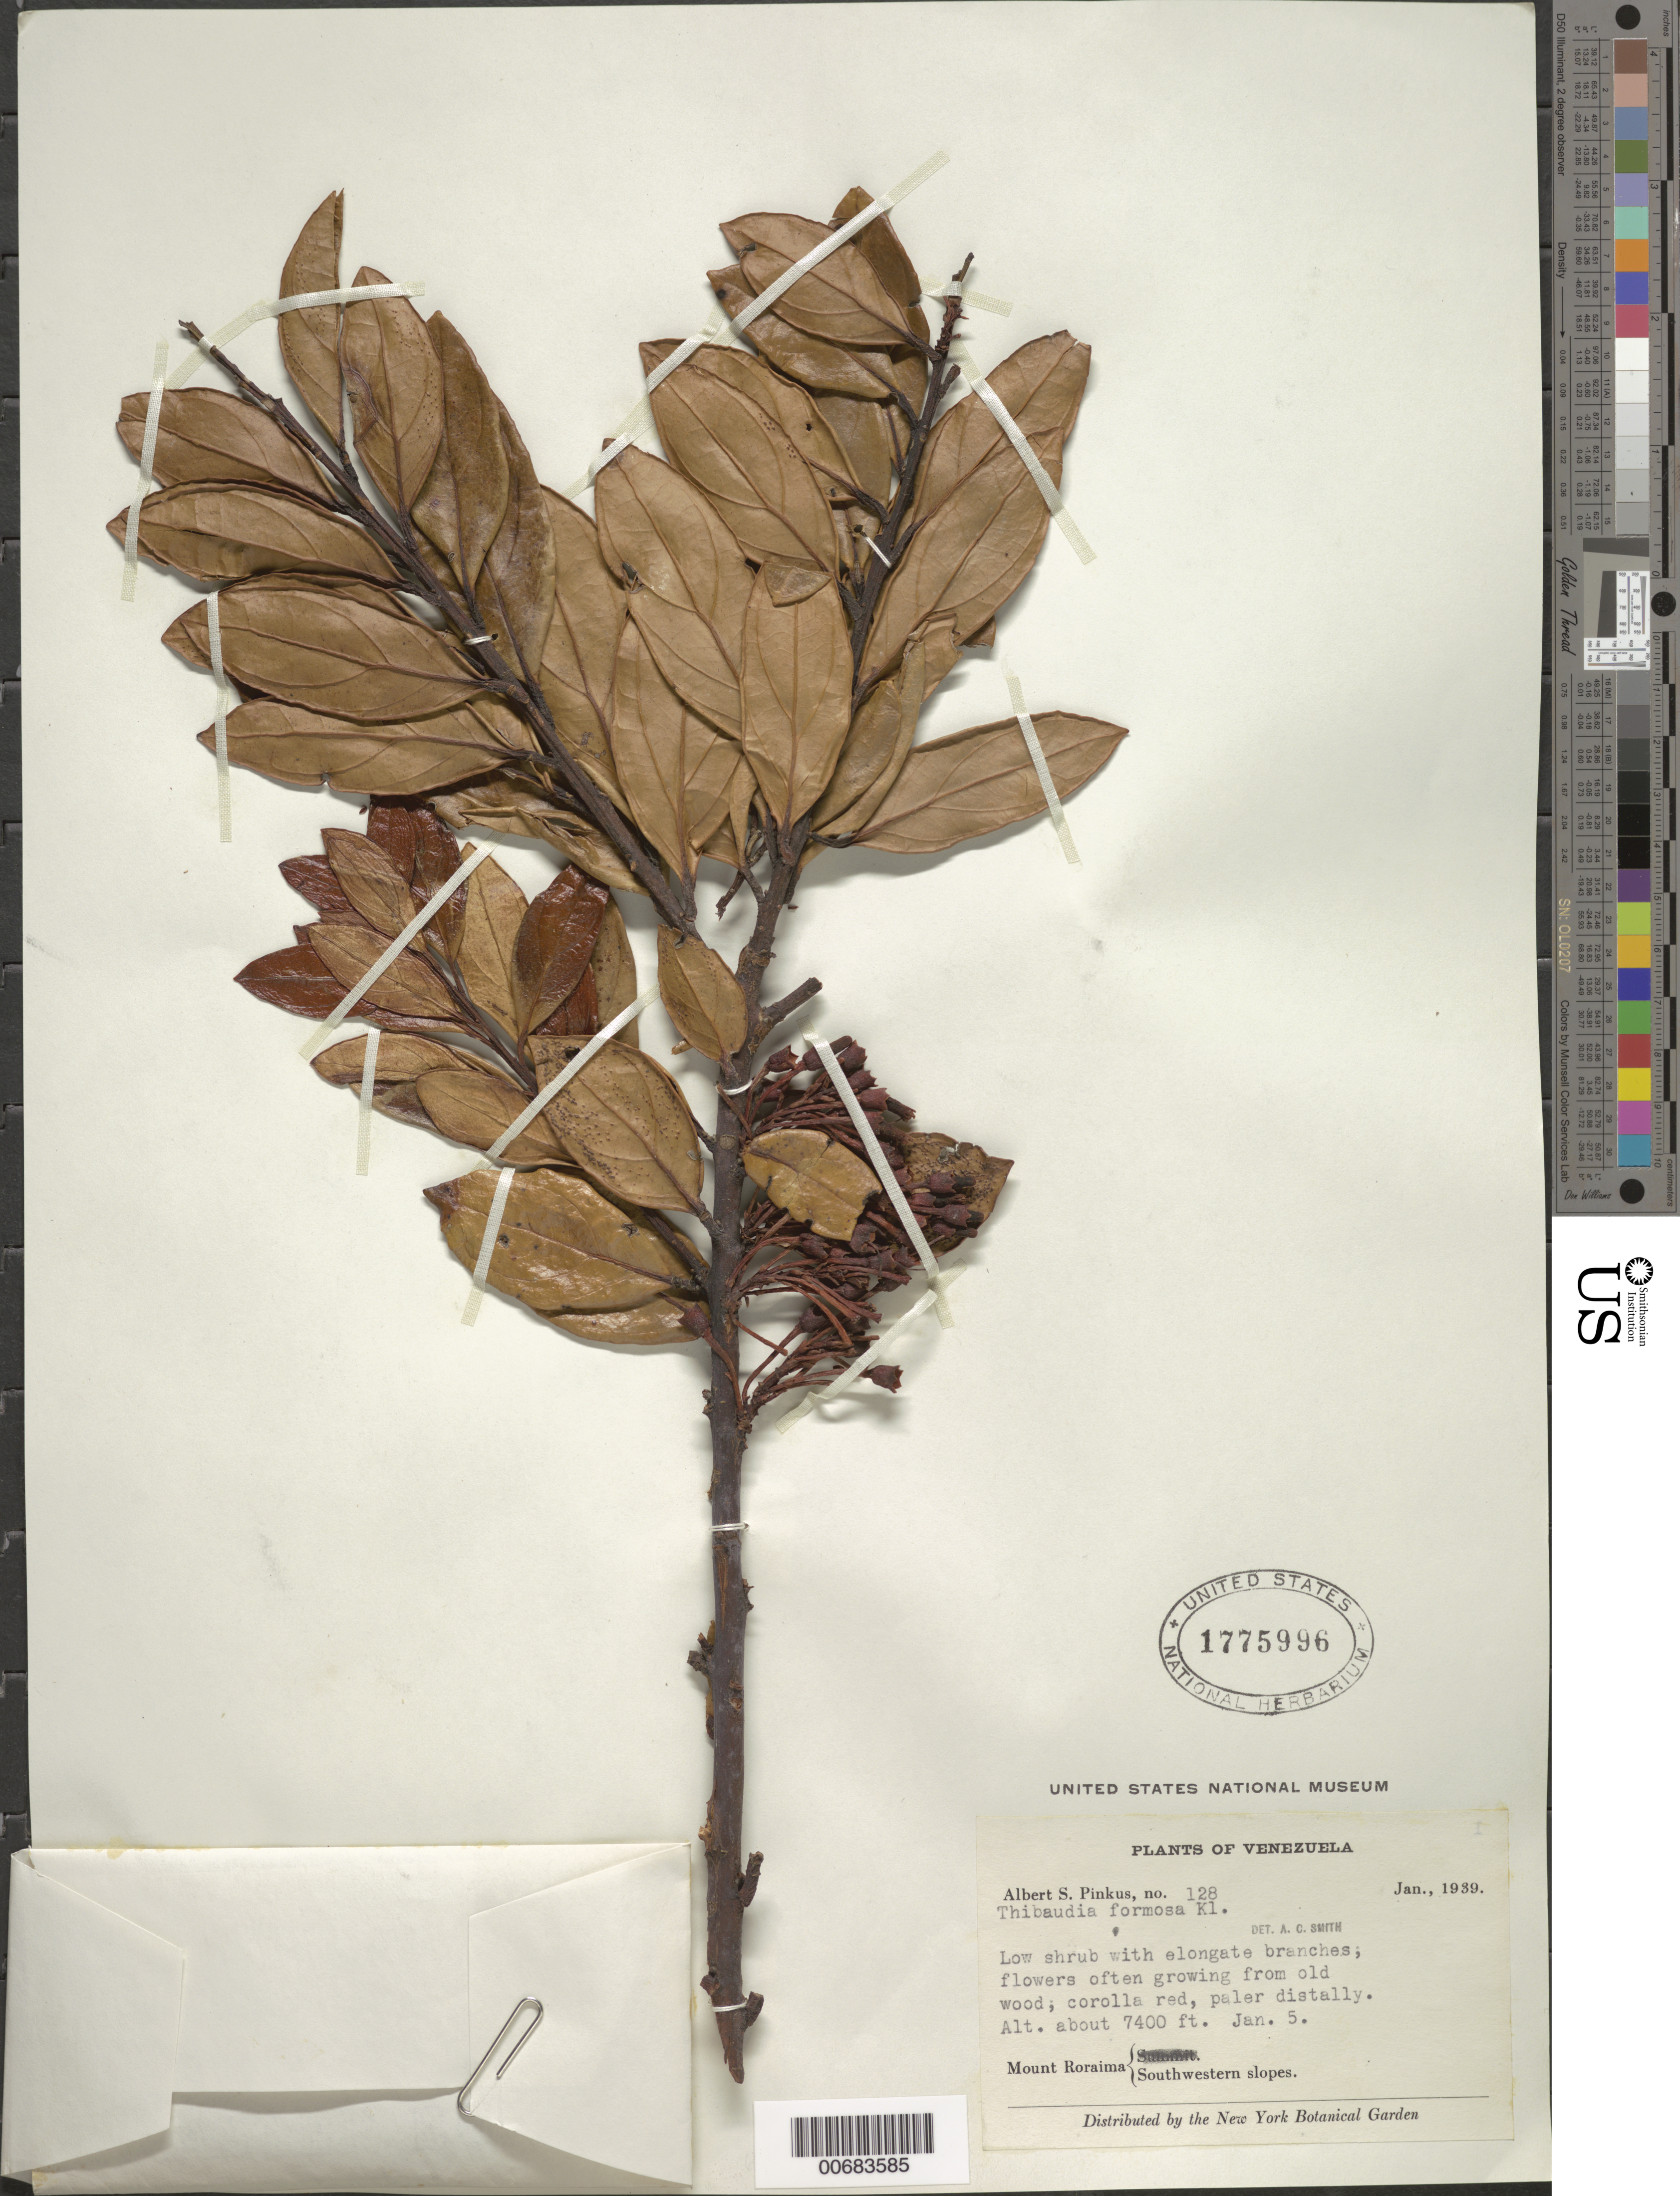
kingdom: Plantae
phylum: Tracheophyta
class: Magnoliopsida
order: Ericales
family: Ericaceae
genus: Thibaudia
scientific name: Thibaudia formosa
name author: (Klotzsch) Hoerold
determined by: Smith, A. C.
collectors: A. Pinkus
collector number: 128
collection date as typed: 5-Jan-39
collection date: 1939-01-05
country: Venezuela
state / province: Bolívar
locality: Mt. Roraima, SW slopes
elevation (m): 2256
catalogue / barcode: US 1775996